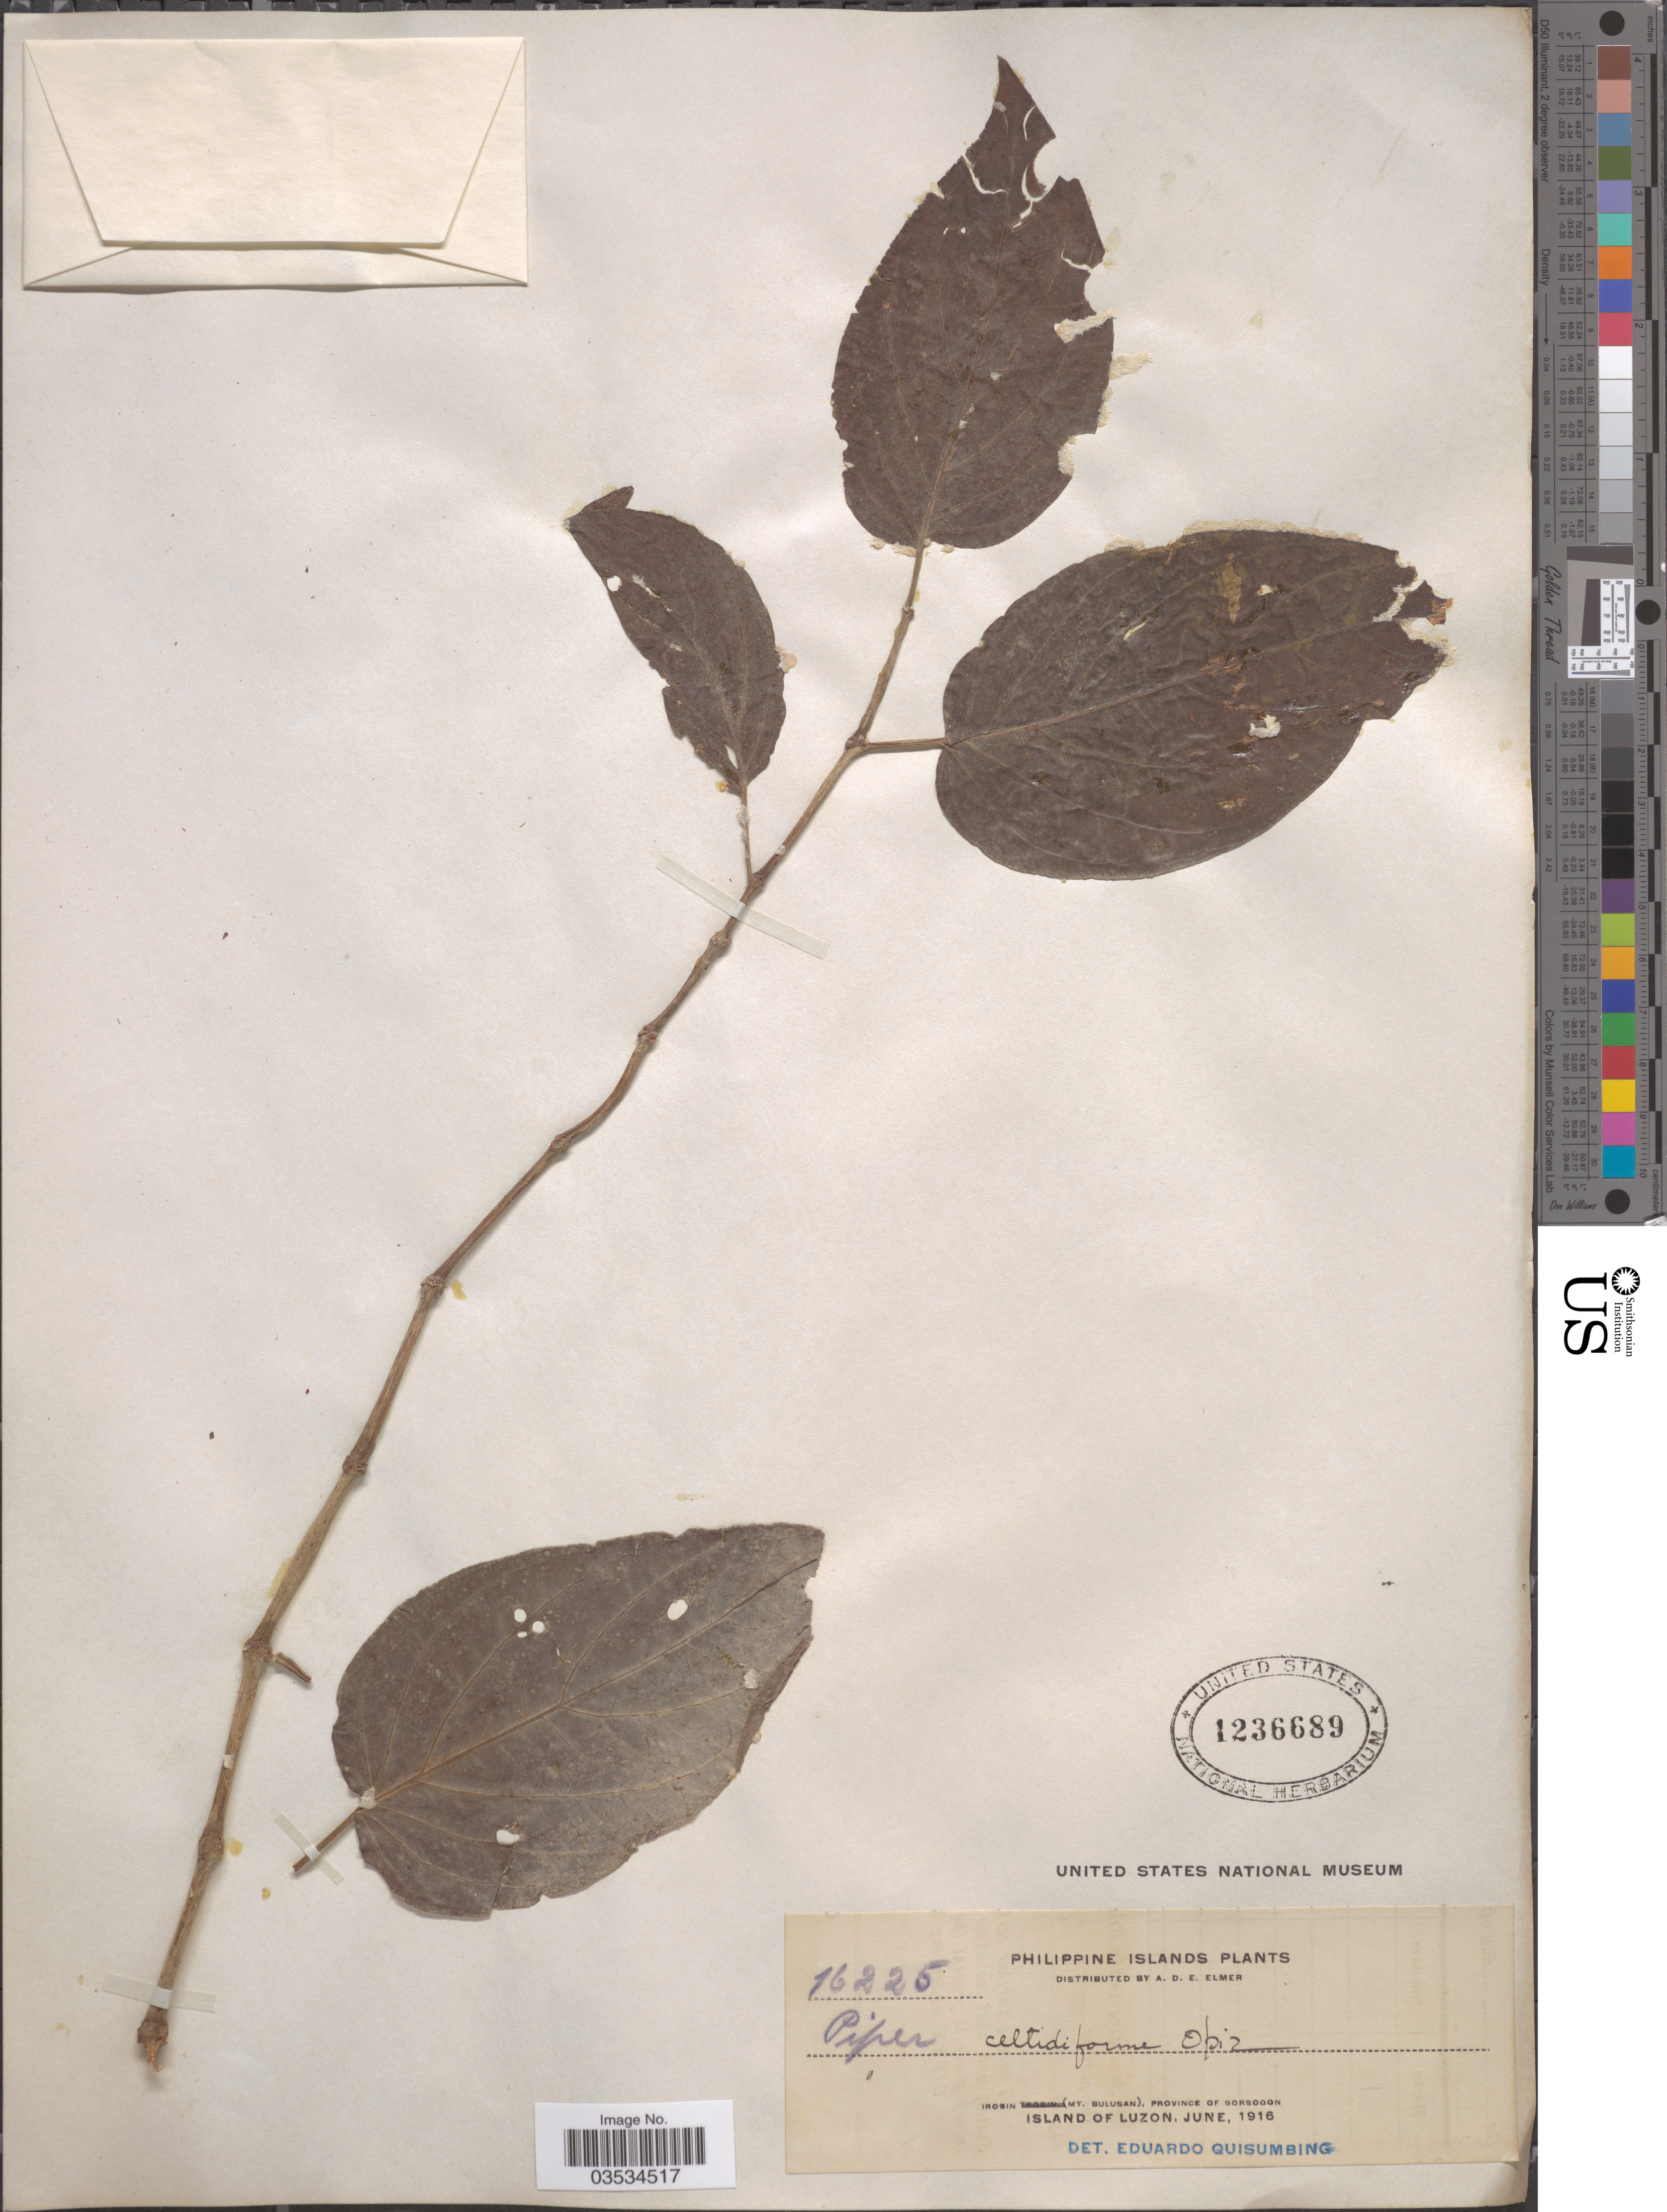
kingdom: Plantae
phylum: Tracheophyta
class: Magnoliopsida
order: Piperales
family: Piperaceae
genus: Piper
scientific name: Piper celtidiforme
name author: Opiz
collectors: A. D. E. Elmer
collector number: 16225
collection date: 1916-06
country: Philippines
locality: Philippine Islands. Irosin (Mt. Bulusan), Province of Sorsogon. Island of Luzon.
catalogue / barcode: US 1236689